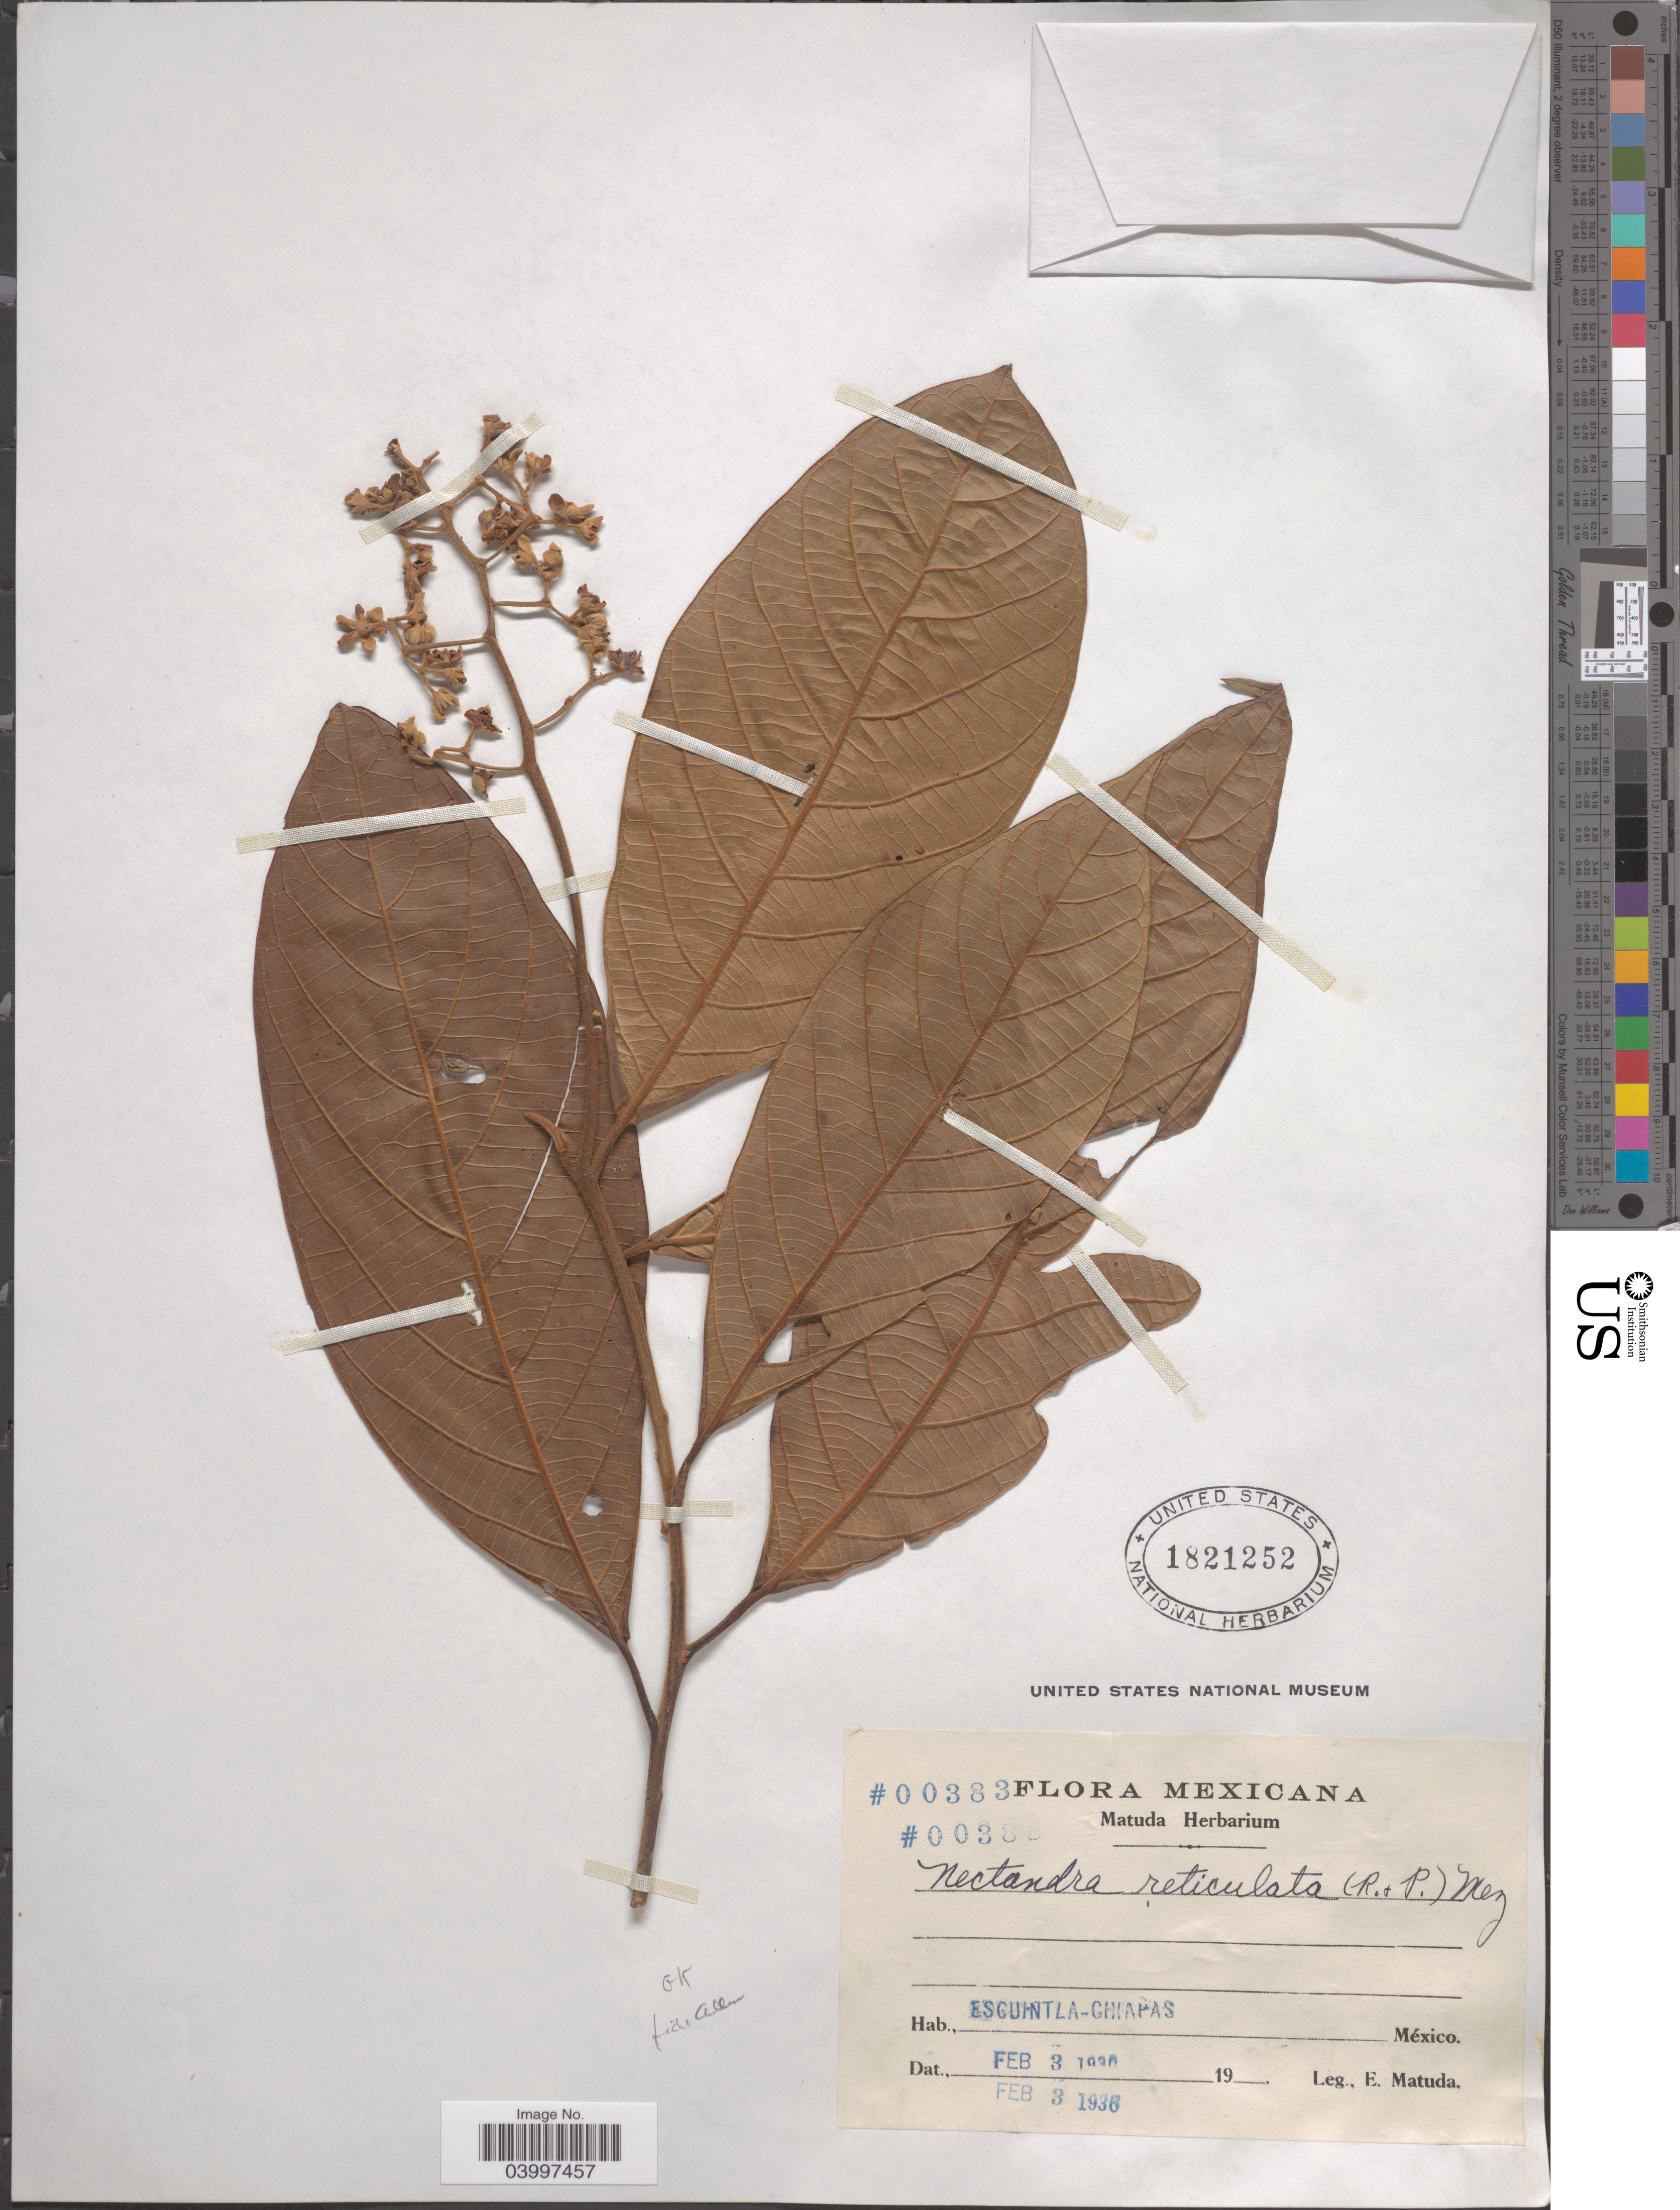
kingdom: Plantae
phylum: Tracheophyta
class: Magnoliopsida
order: Laurales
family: Lauraceae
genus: Nectandra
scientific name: Nectandra reticulata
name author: (Ruiz & Pav.) Mez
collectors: E. Matuda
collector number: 00383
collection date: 1936-02-03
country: Mexico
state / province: Chiapas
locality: Escuintla-Chiapas.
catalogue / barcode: US 1821252